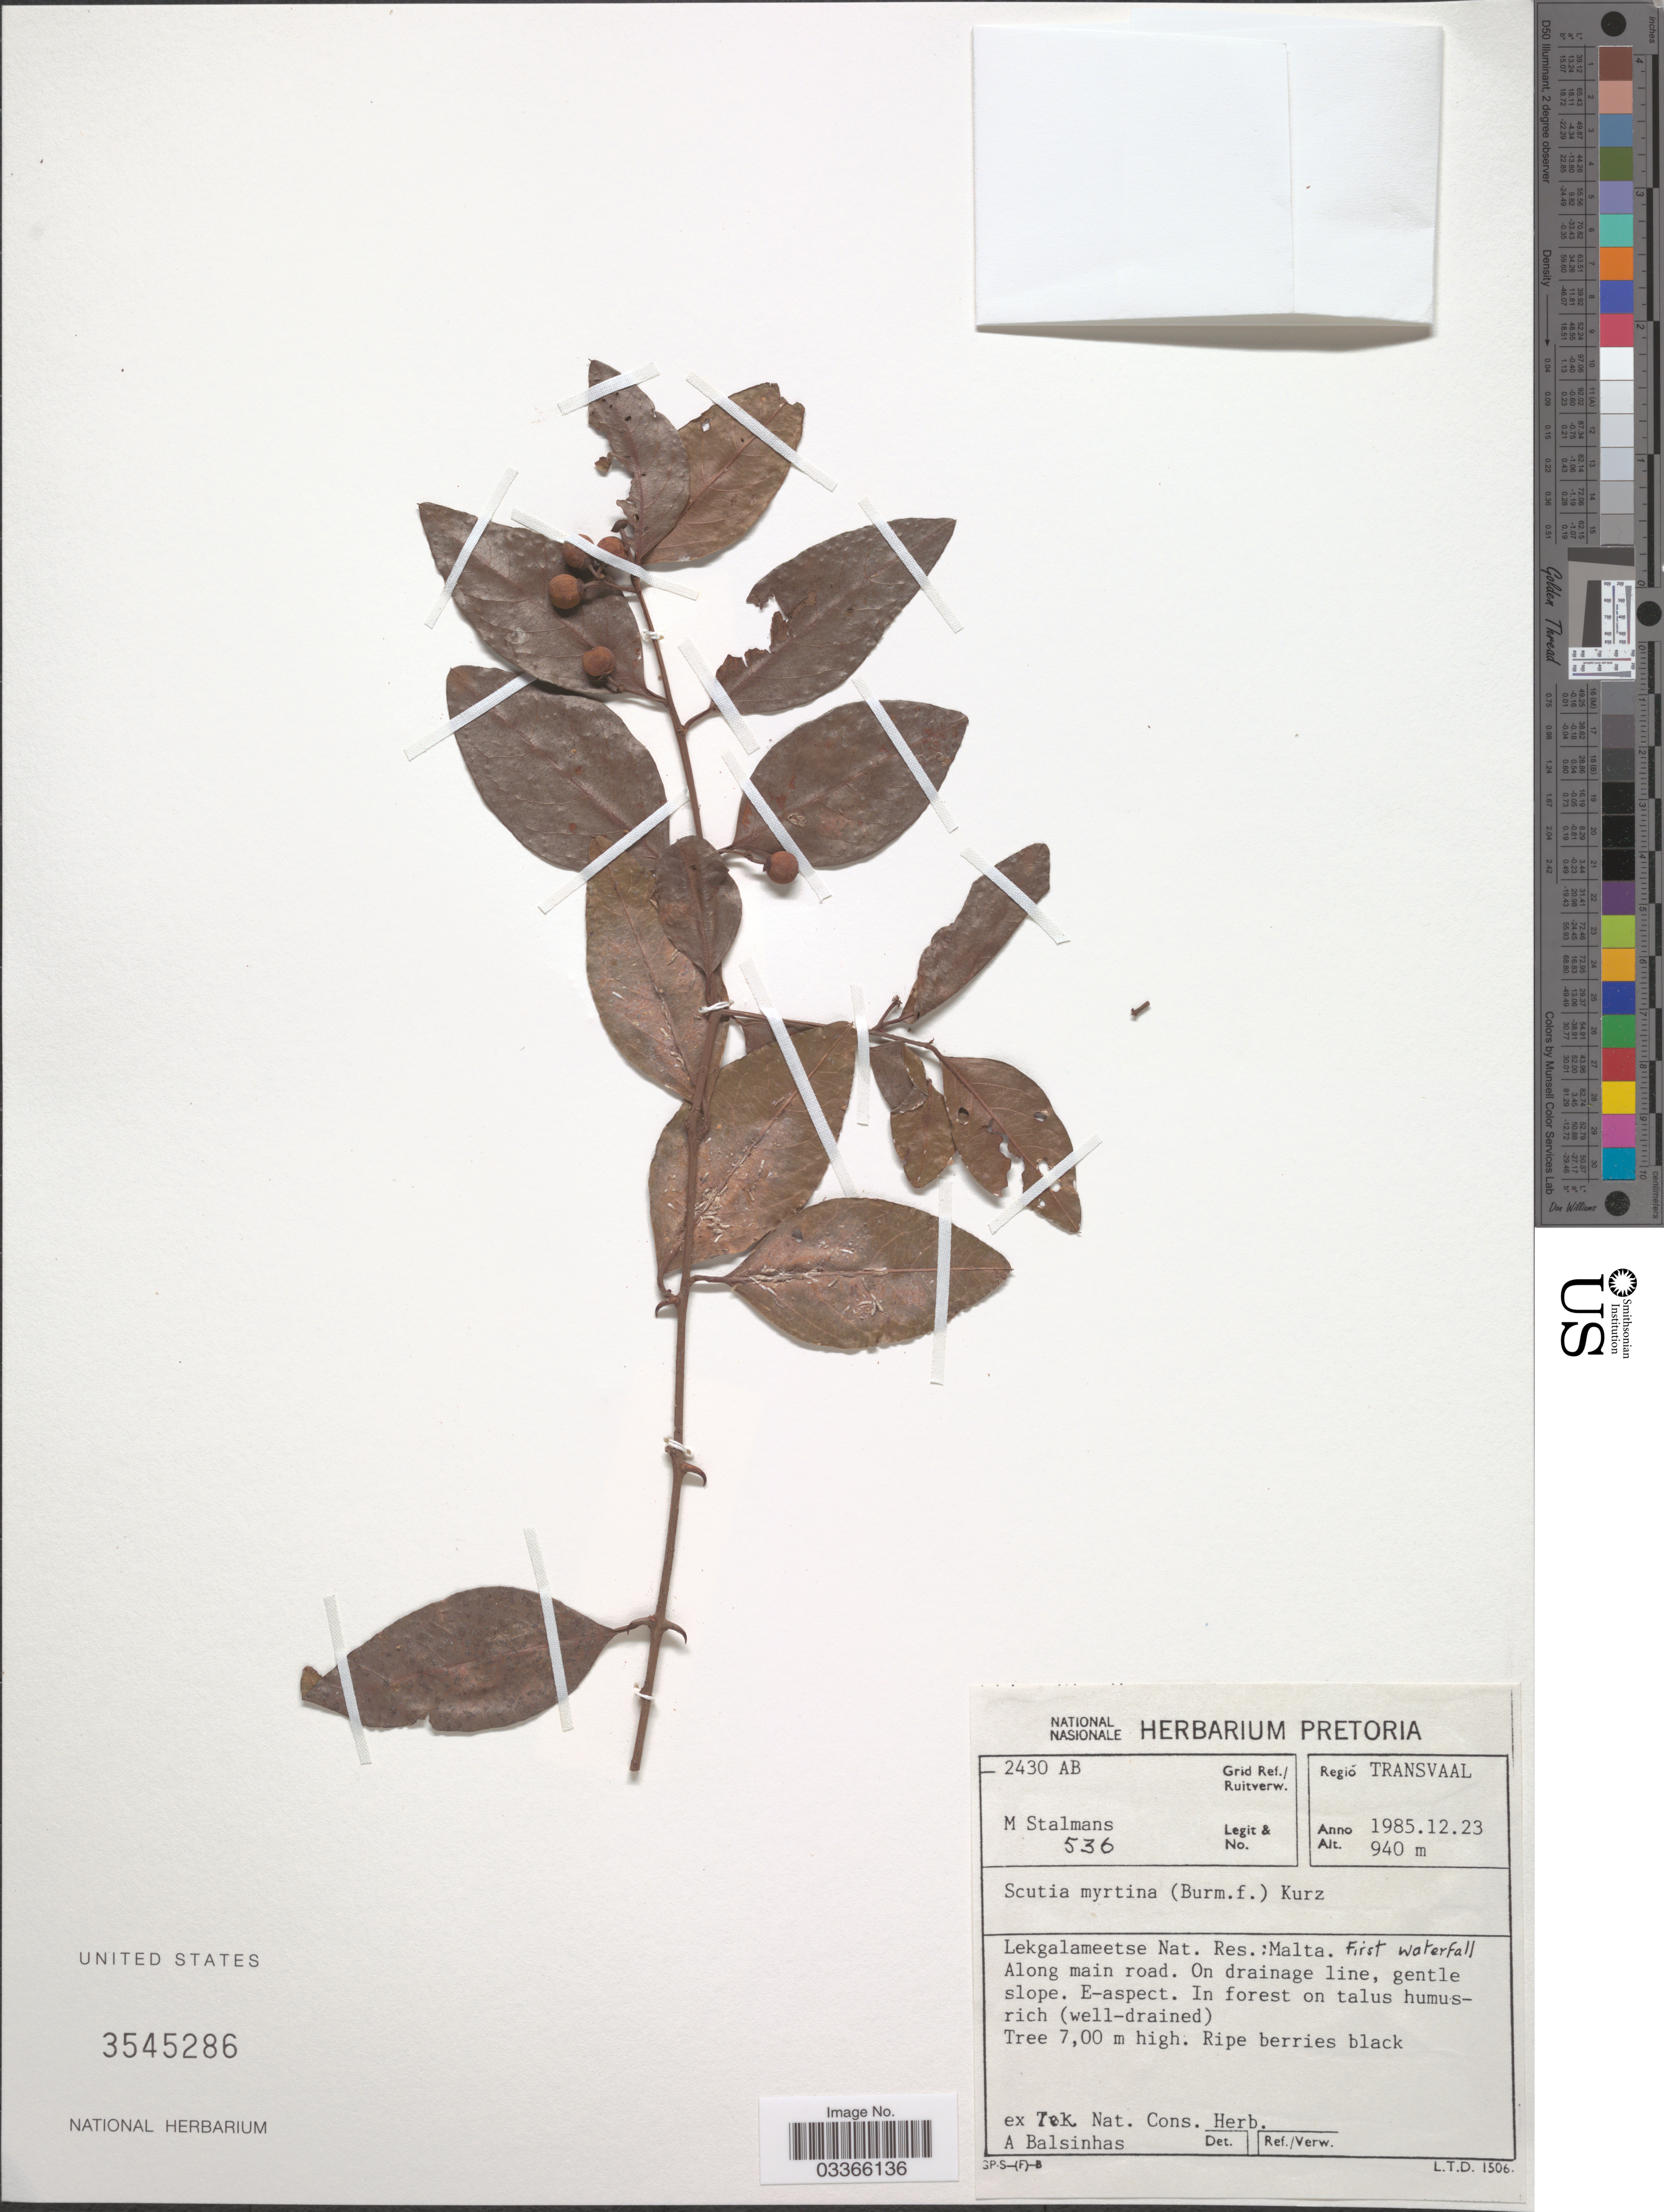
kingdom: Plantae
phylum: Tracheophyta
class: Magnoliopsida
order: Rosales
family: Rhamnaceae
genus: Scutia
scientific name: Scutia myrtina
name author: (Burm. f.) Kurz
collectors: M. Stalmans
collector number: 536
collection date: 1985-12-23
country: South Africa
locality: Grid Ref./Ruitverw. 2430AB, Regió Transvaal, Lekgalameetse Nat. Res.: Malta. First waterfall Along main road.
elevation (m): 940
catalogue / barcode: US 3545286